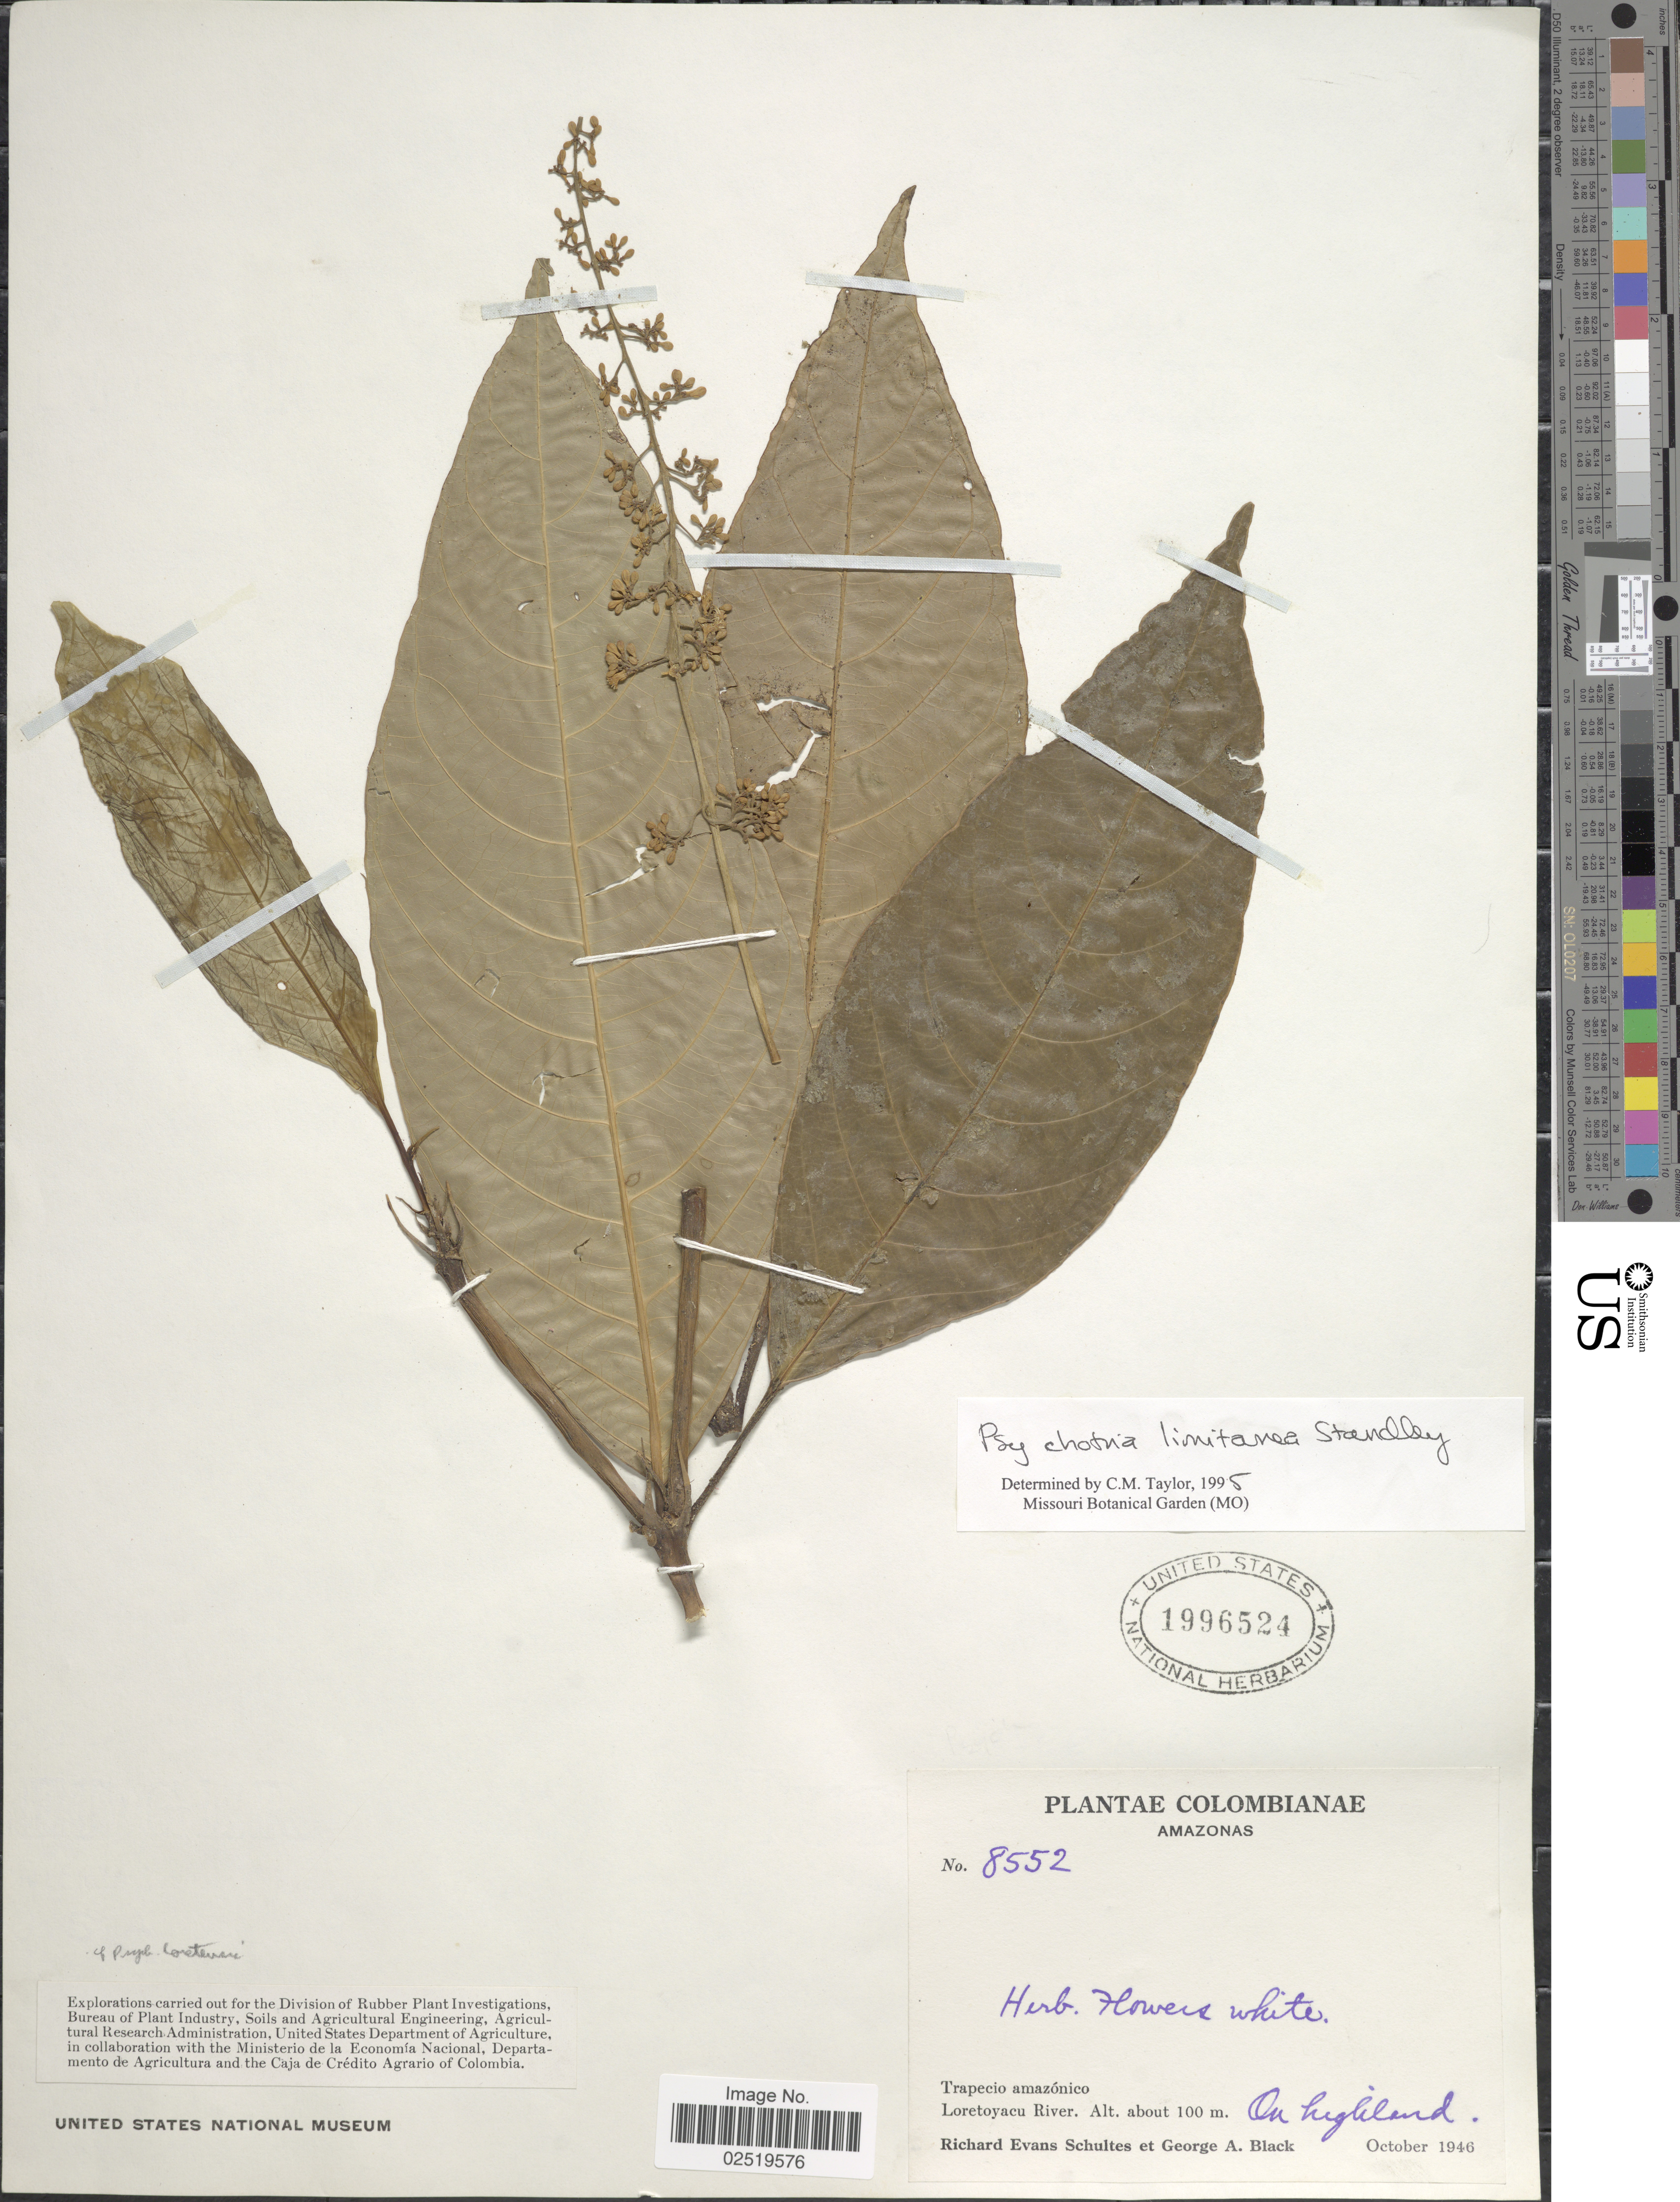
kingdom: Plantae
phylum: Tracheophyta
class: Magnoliopsida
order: Gentianales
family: Rubiaceae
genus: Psychotria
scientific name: Psychotria limitanea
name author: Standl.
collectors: R. E. Schultes & G. A. Black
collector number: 8552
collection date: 1946-10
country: Colombia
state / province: Amazônas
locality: Trapecio amazonico, Loretoyacu River, on highland.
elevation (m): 100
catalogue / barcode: US 1996524